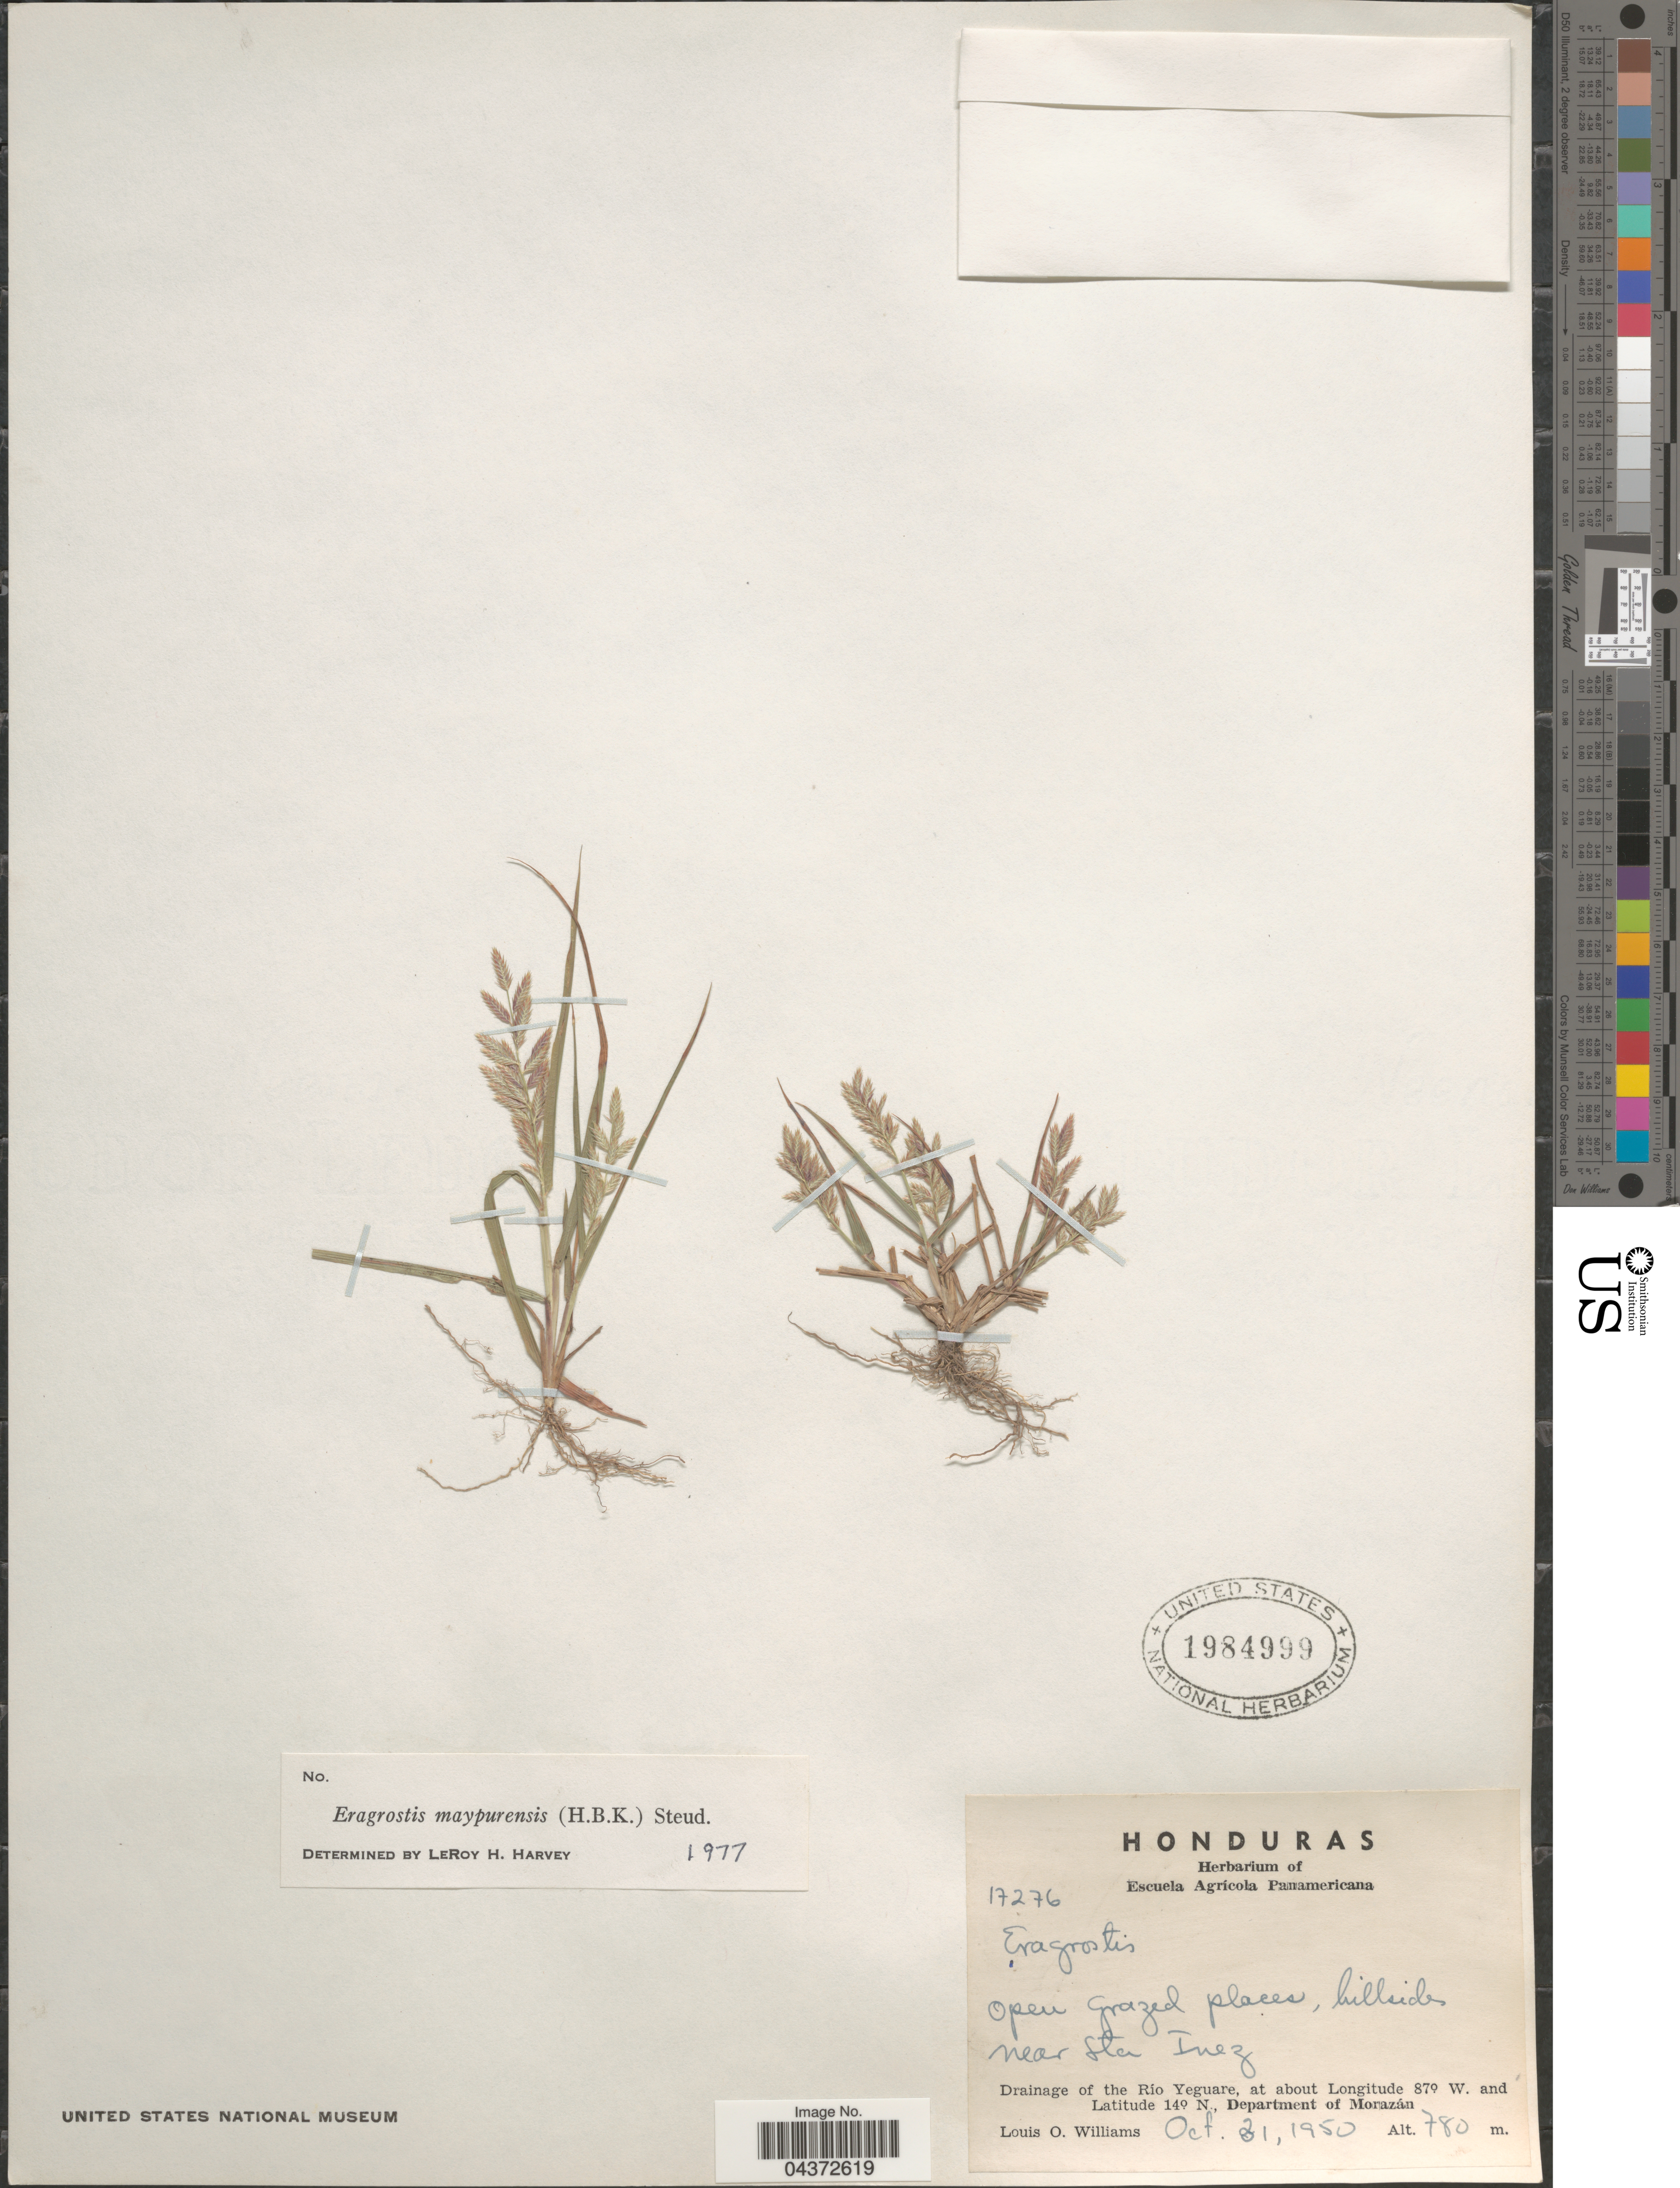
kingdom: Plantae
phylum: Tracheophyta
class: Liliopsida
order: Poales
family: Poaceae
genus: Eragrostis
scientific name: Eragrostis maypurensis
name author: (Kunth) Steud.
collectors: L. O. Williams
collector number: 17276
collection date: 1950-10-21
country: Honduras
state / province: Fco. Morazán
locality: Open grazed places, hillsides near Sta Inez. Drainage of the Río Yeguare, Department of Morazán.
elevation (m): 780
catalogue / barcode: US 1984999